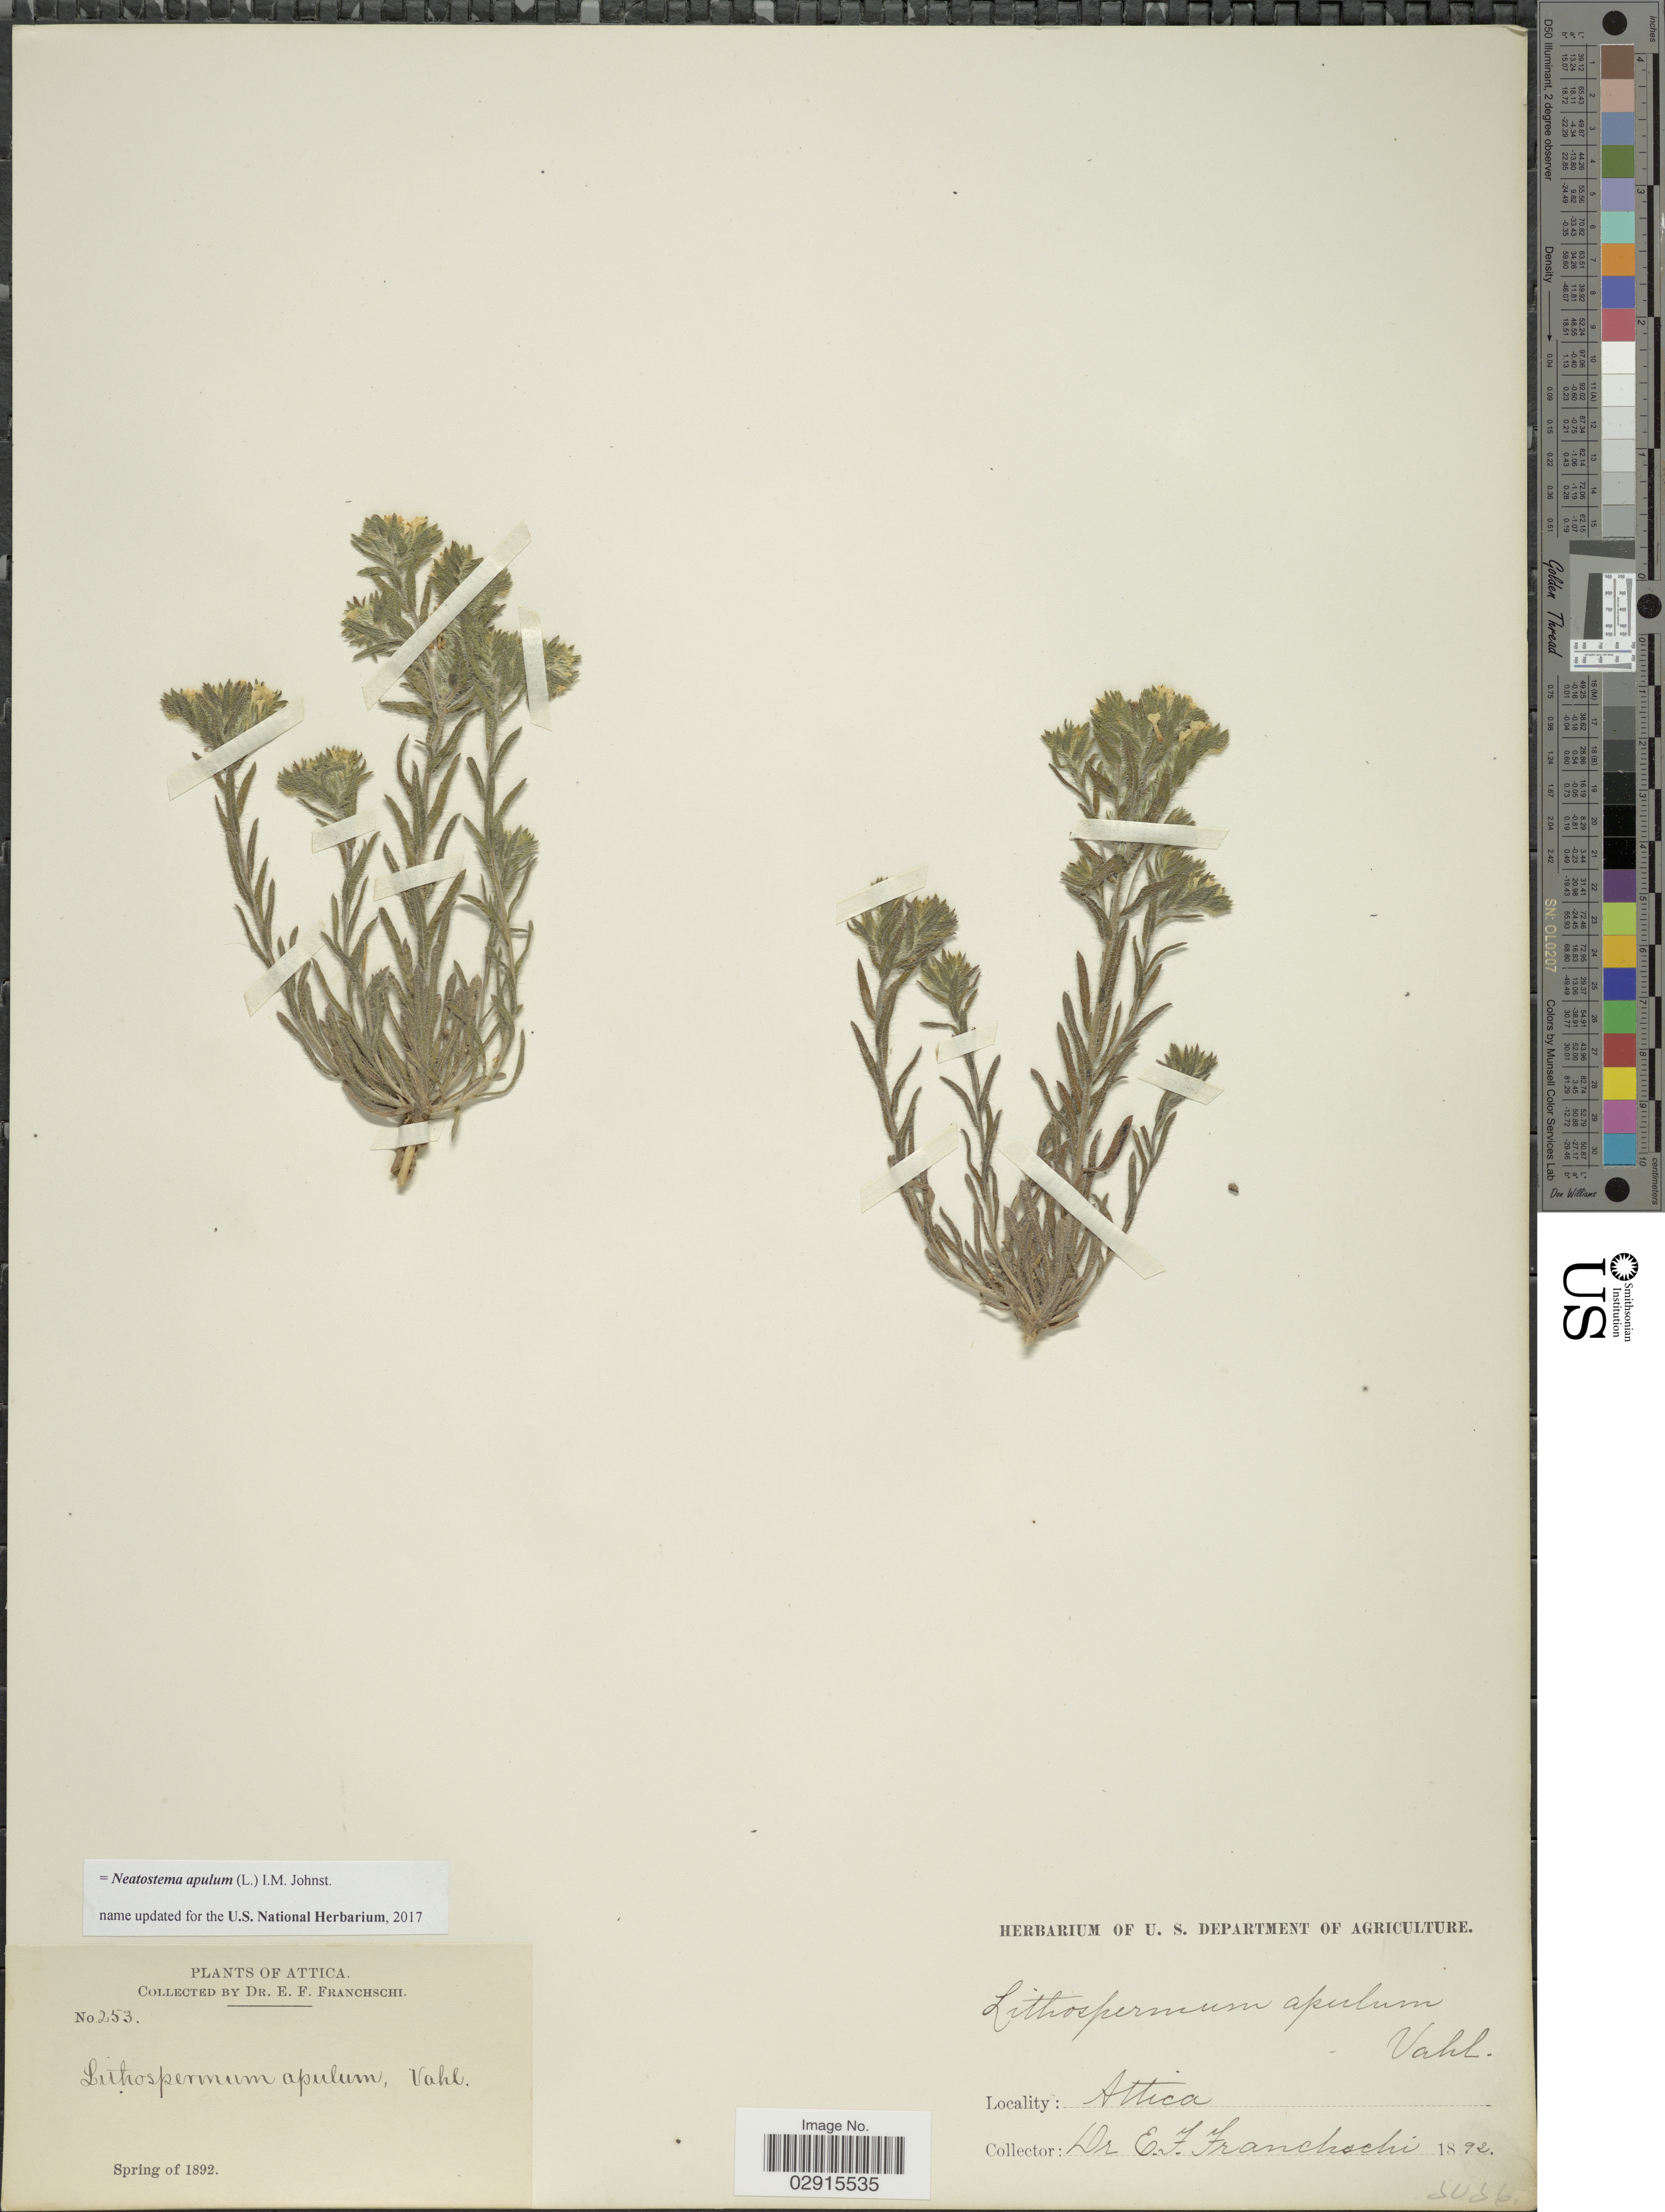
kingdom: Plantae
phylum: Tracheophyta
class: Magnoliopsida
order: Boraginales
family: Boraginaceae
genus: Neatostema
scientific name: Neatostema apulum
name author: (L.) I.M. Johnst.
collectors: E. Franchschi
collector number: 253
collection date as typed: Spring of 1892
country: Greece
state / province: Attica